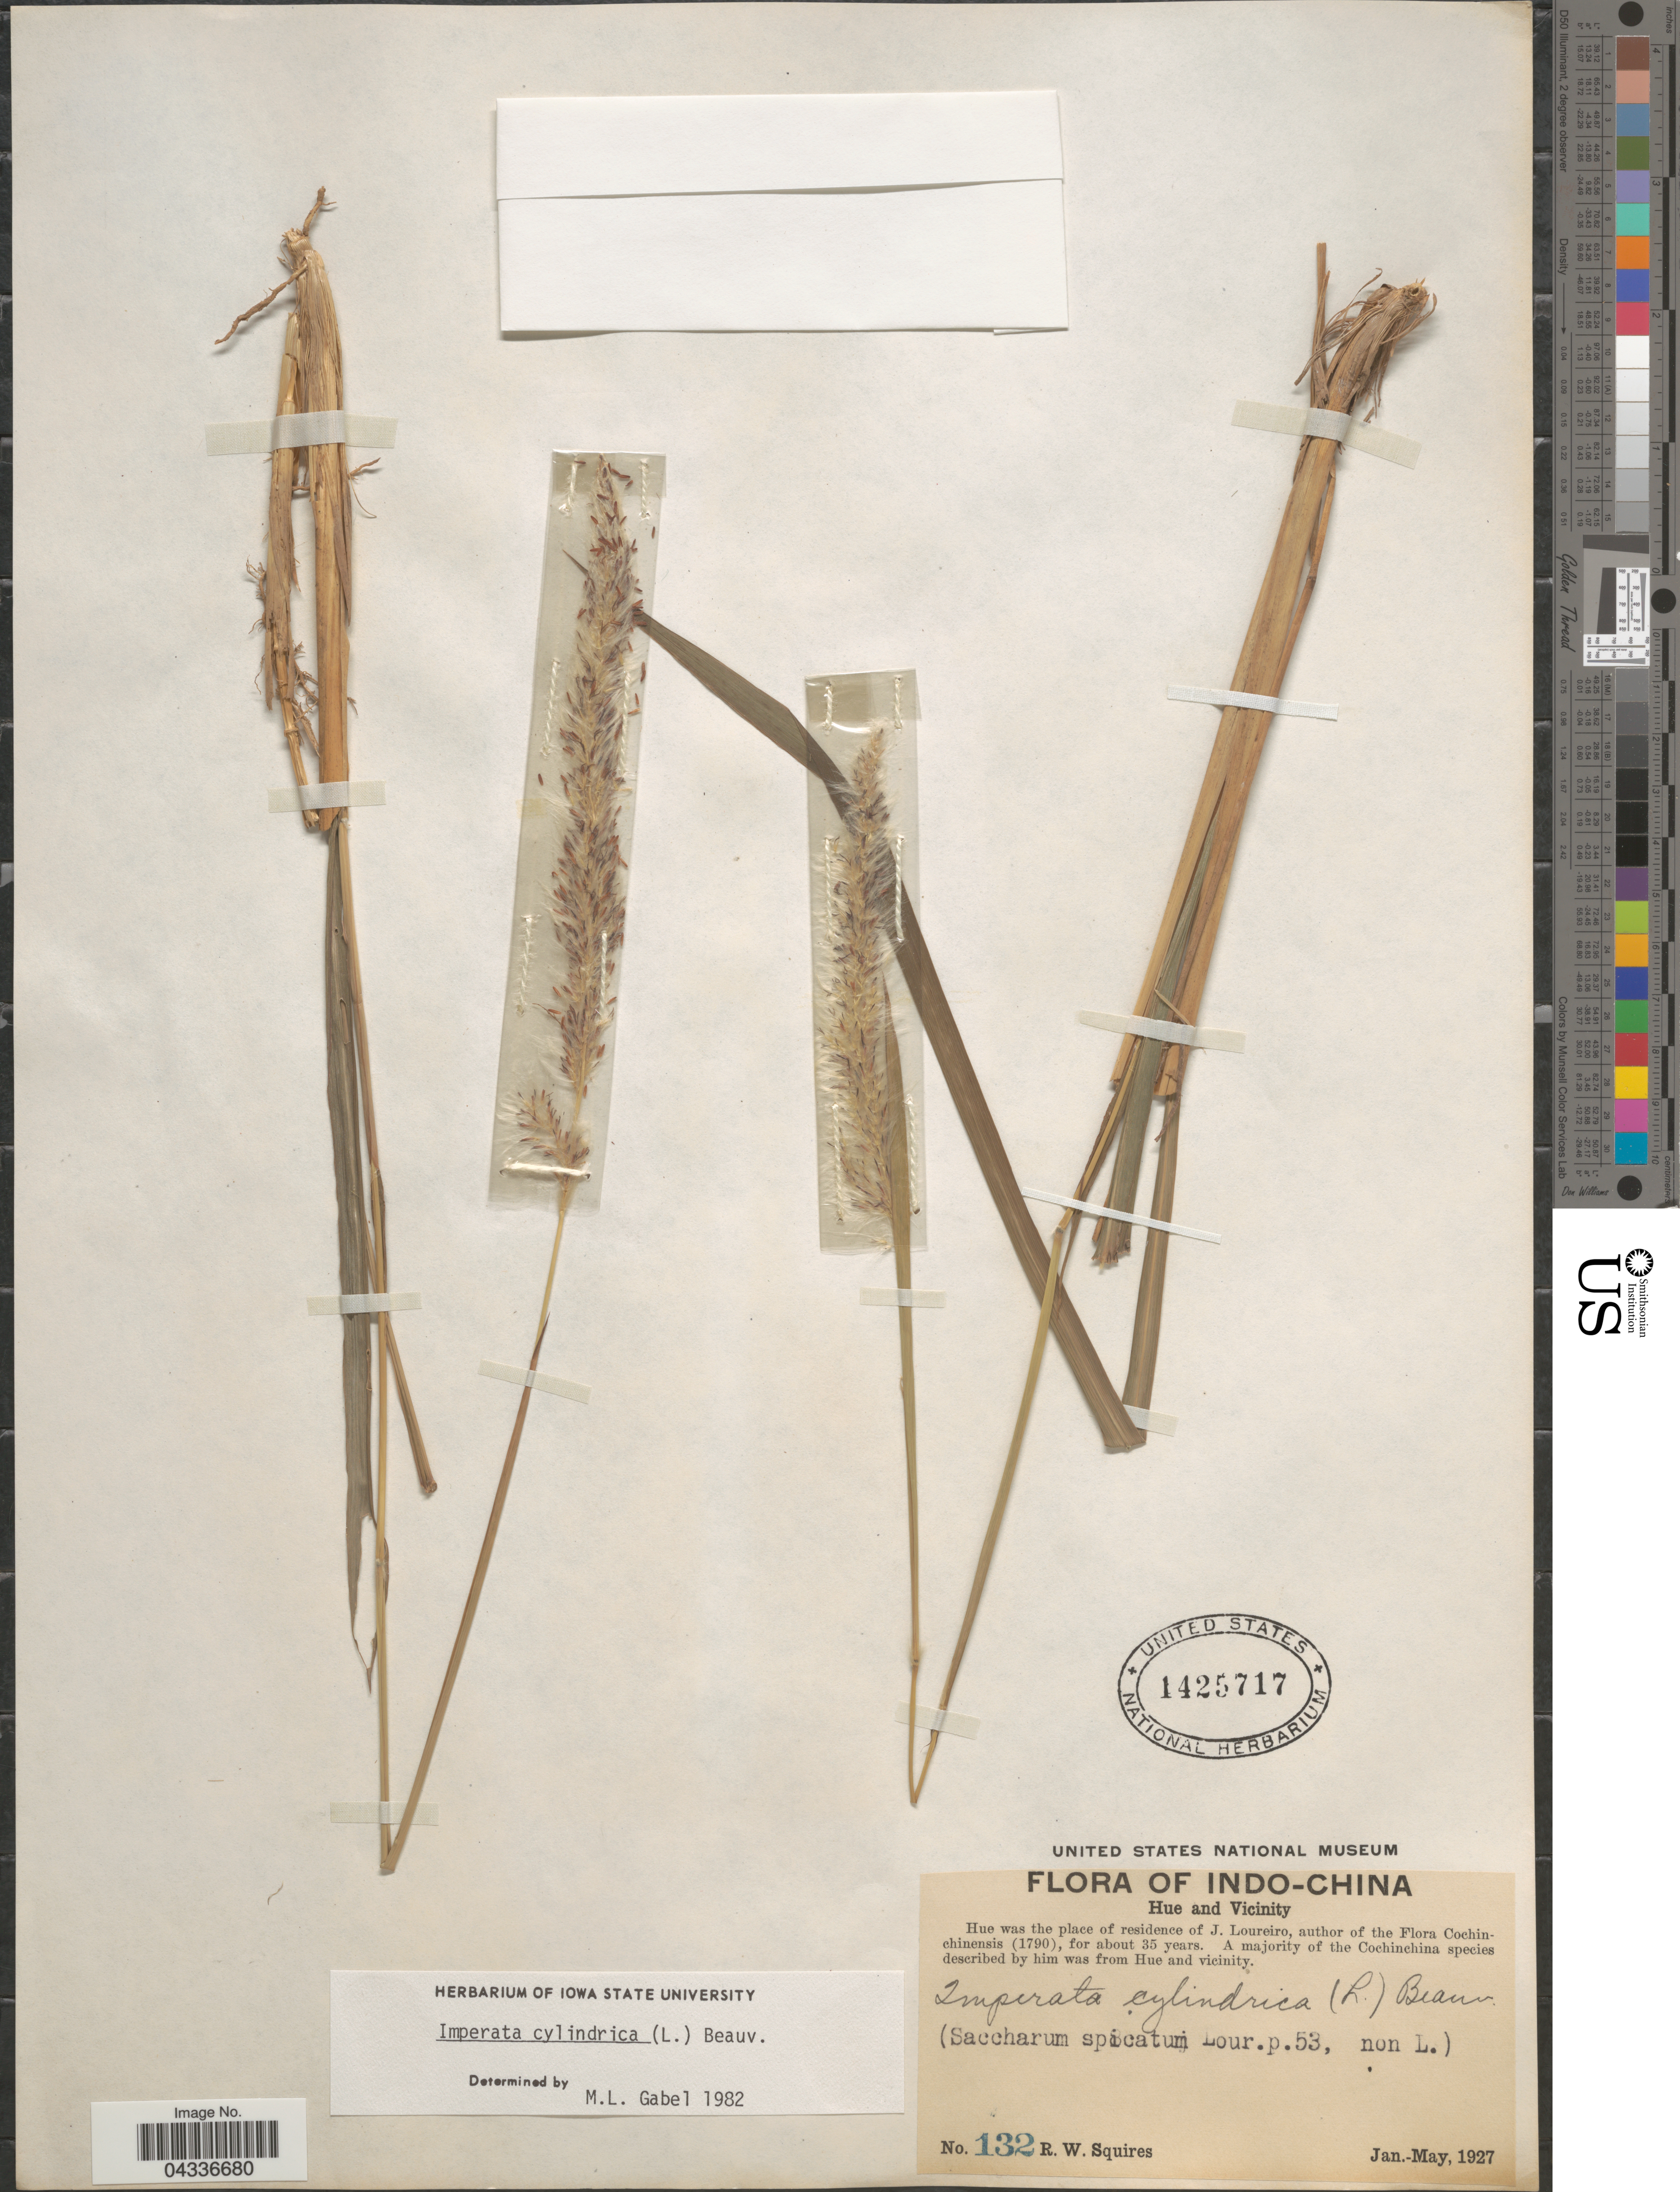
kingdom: Plantae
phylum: Tracheophyta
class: Liliopsida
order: Poales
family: Poaceae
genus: Imperata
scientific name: Imperata cylindrica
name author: (L.) P. Beauv.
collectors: R. Squires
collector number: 132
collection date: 1927-01/1927-05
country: Vietnam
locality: Indo-China. Hue and Vicinity.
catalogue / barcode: US 1425717